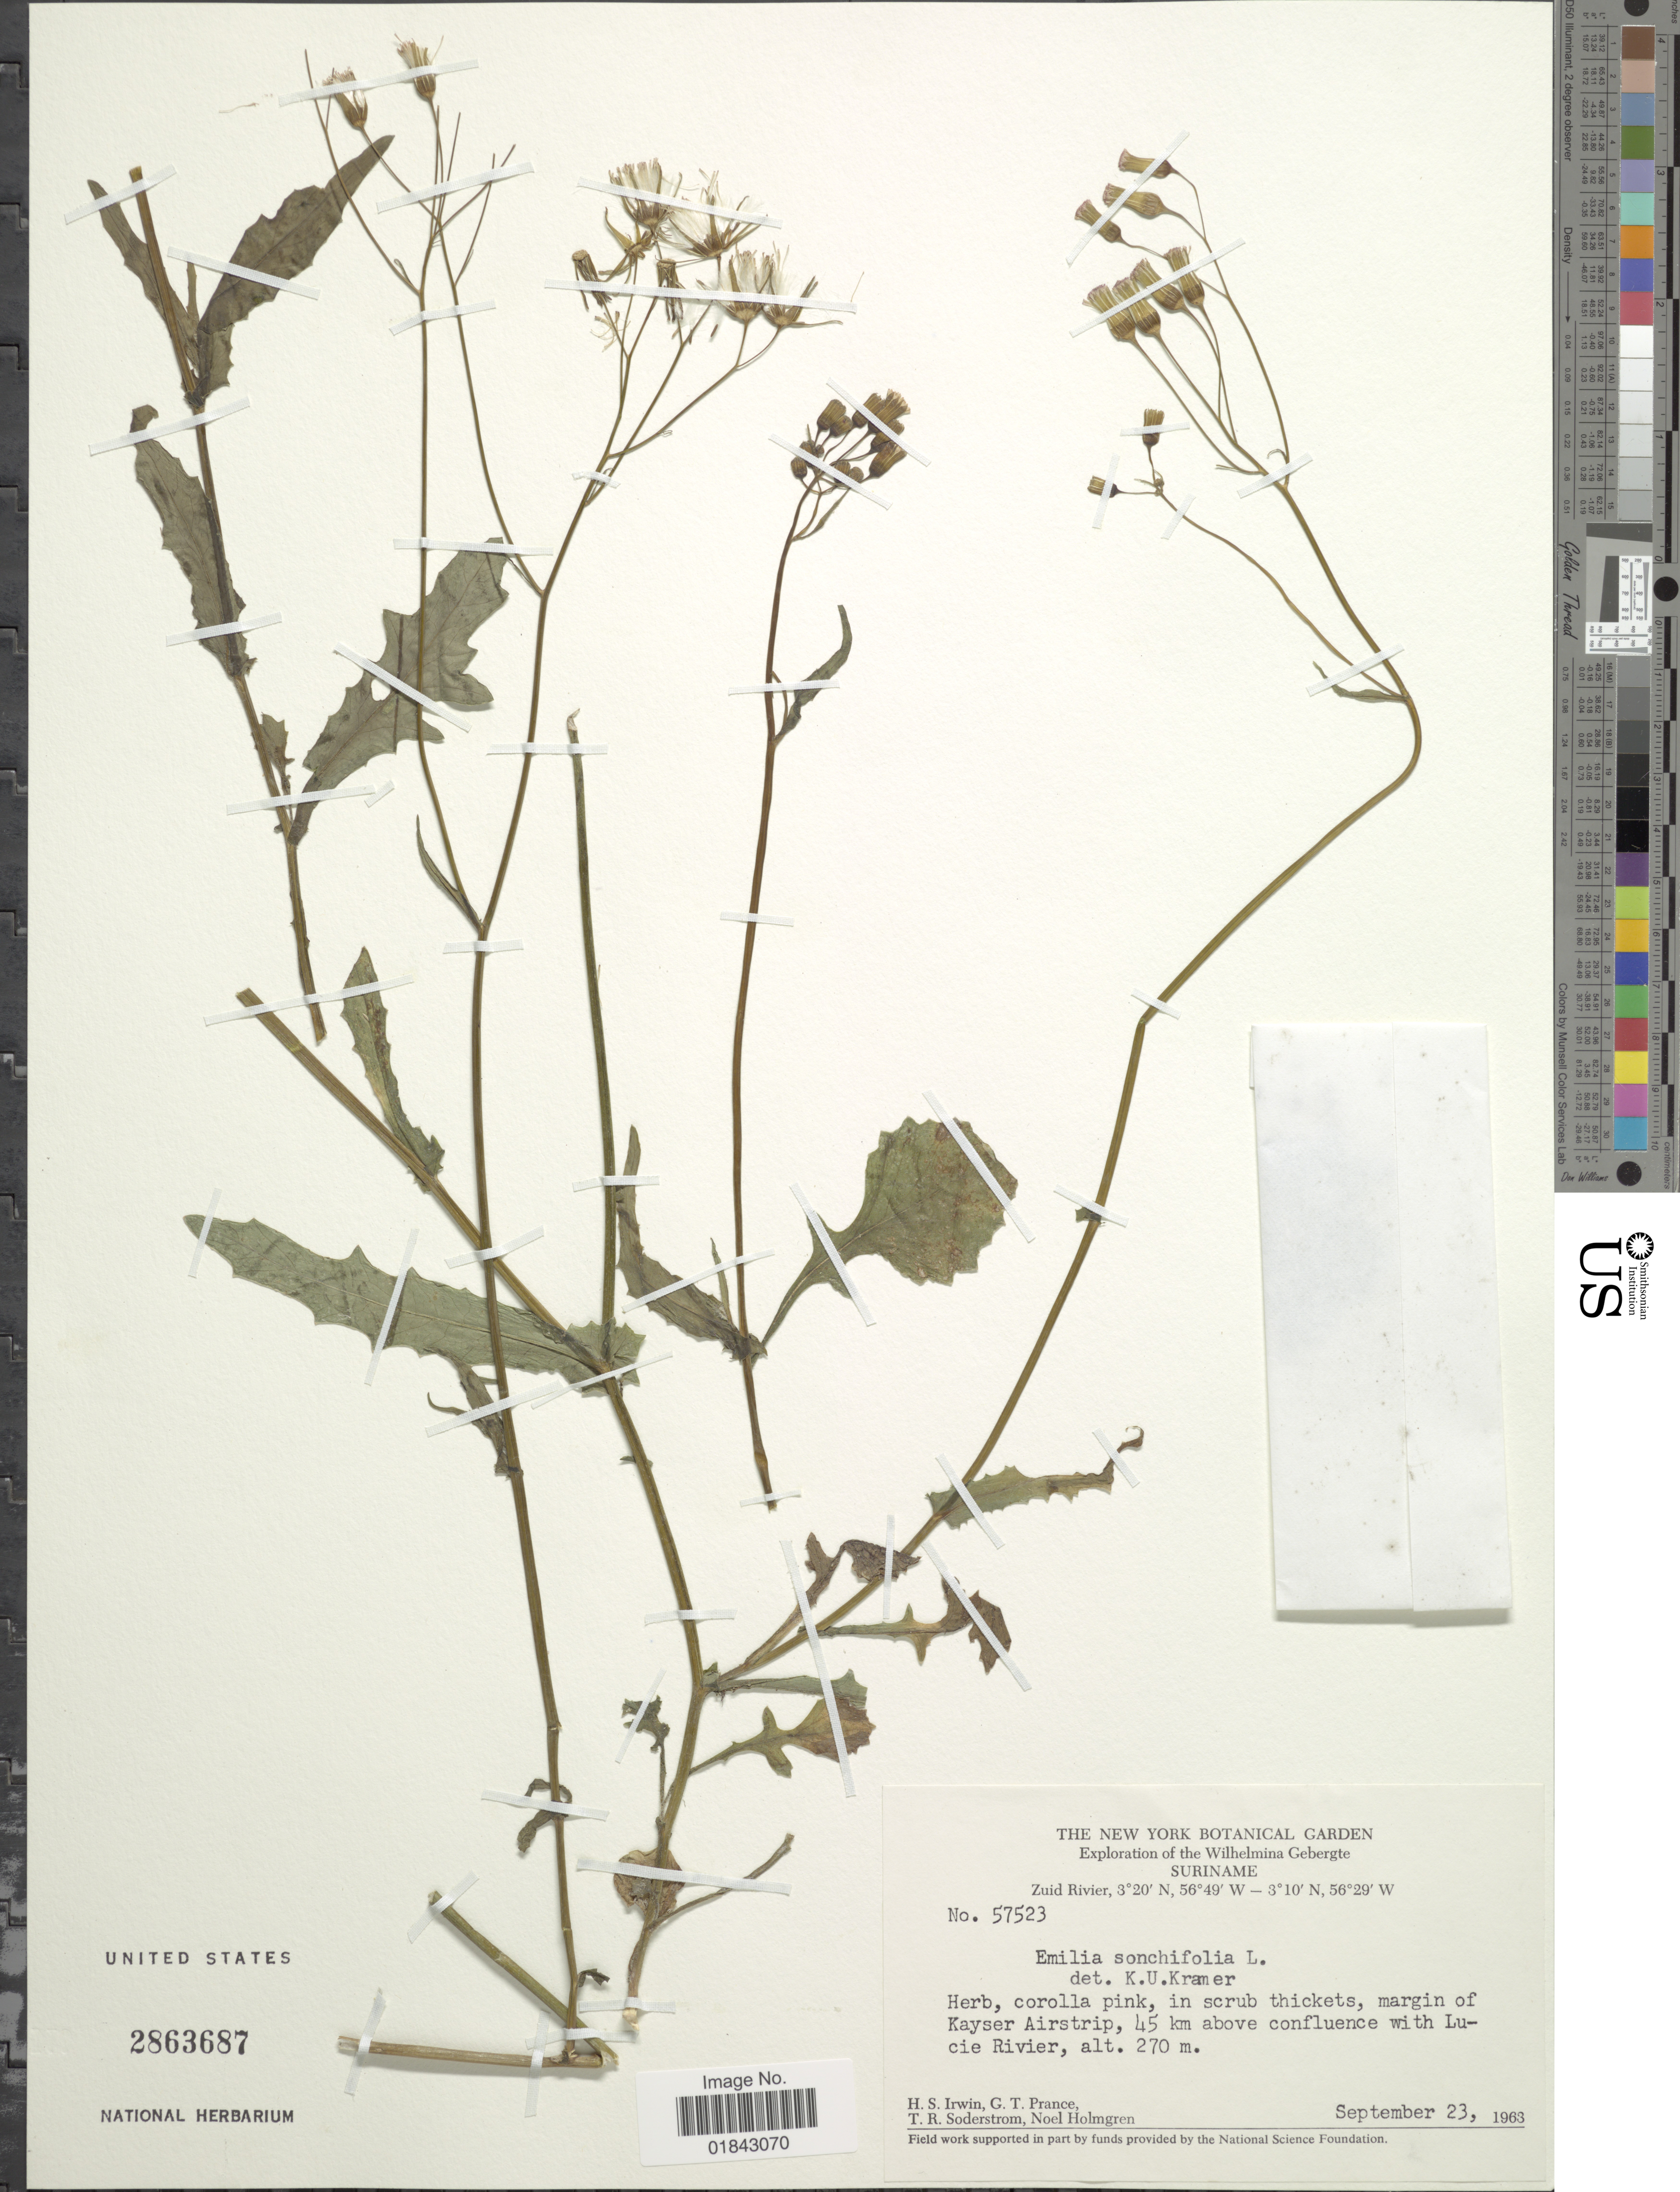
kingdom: Plantae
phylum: Tracheophyta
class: Magnoliopsida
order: Asterales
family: Asteraceae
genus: Emilia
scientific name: Emilia sonchifolia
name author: (L.) DC.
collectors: H. Irwin, G. T. Prance, T. R. Soderstrom & N. H. Holmgren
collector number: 57523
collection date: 1963-09-23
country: Suriname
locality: Wilhelmina Gebergte, in scrub thickets, margin of Kayser Airstrip, 45 km above confluence with Lucie Rivier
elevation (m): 270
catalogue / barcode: US 2863687